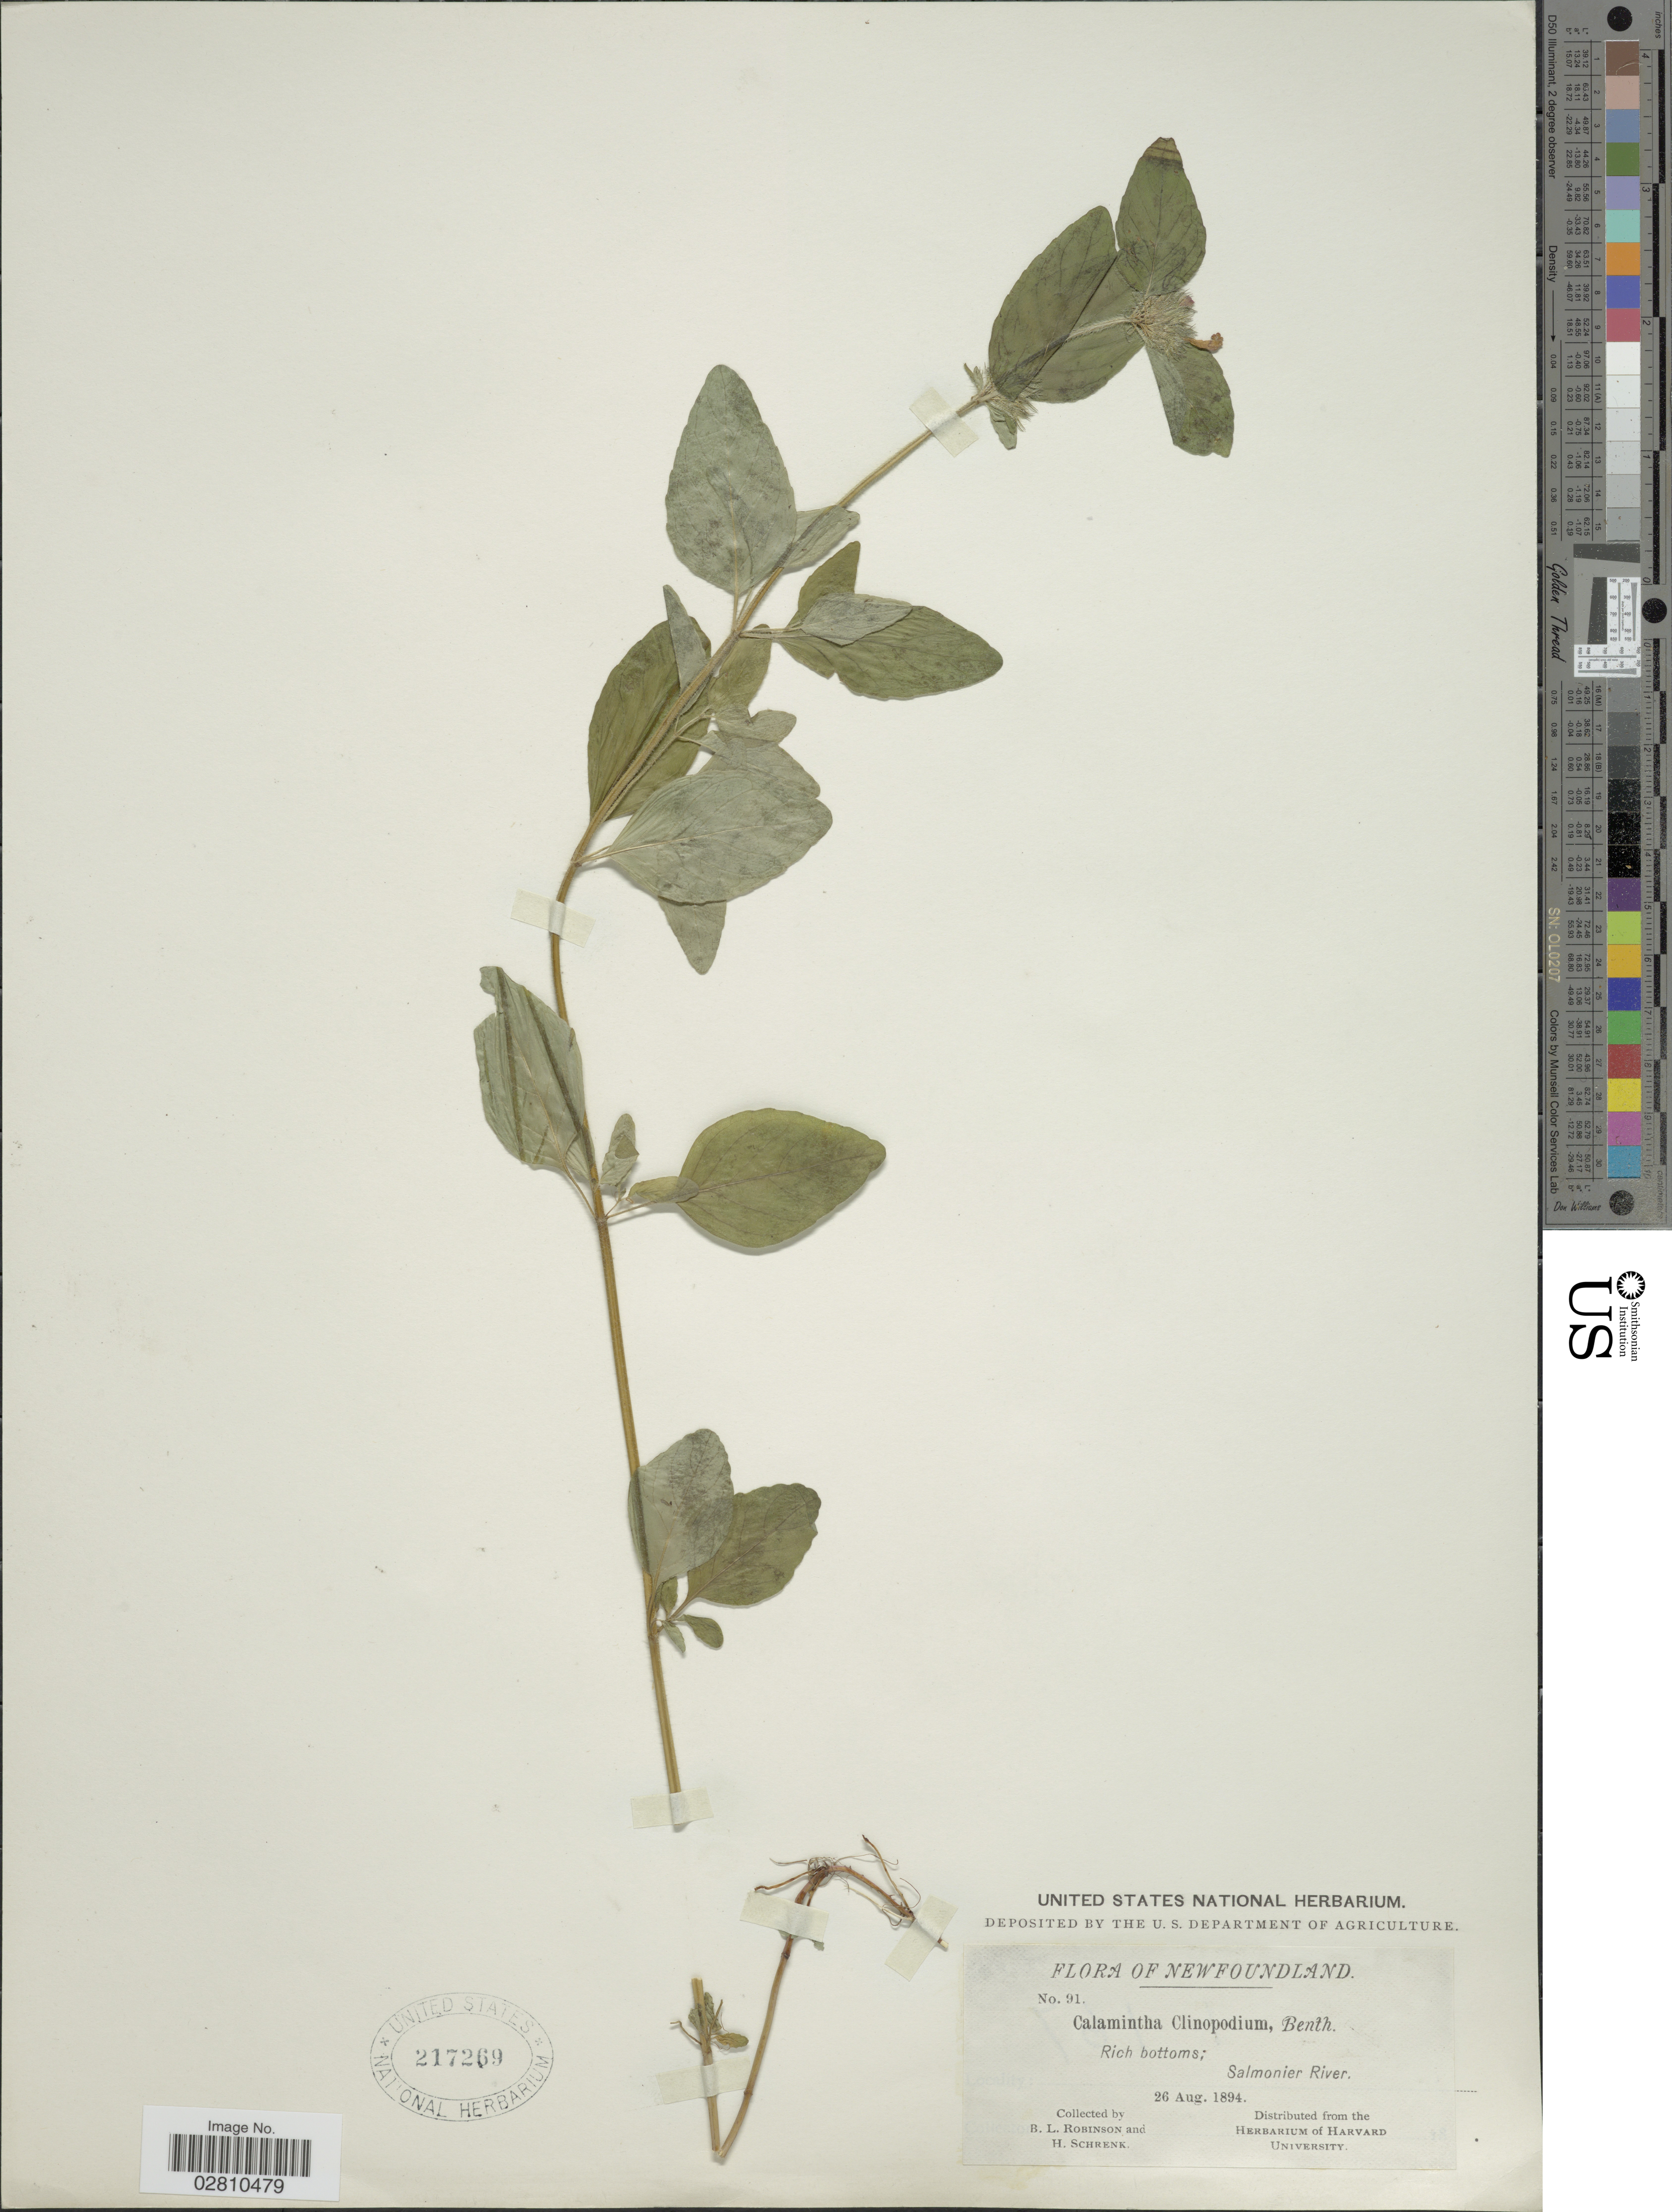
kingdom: Plantae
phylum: Tracheophyta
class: Magnoliopsida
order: Lamiales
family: Lamiaceae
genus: Clinopodium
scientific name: Clinopodium vulgare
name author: L.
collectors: B. L. Robinson & H. v. Schrenk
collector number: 91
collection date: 1894-08-26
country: Canada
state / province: Newfoundland and Labrador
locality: Salmonier River.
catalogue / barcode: US 217269